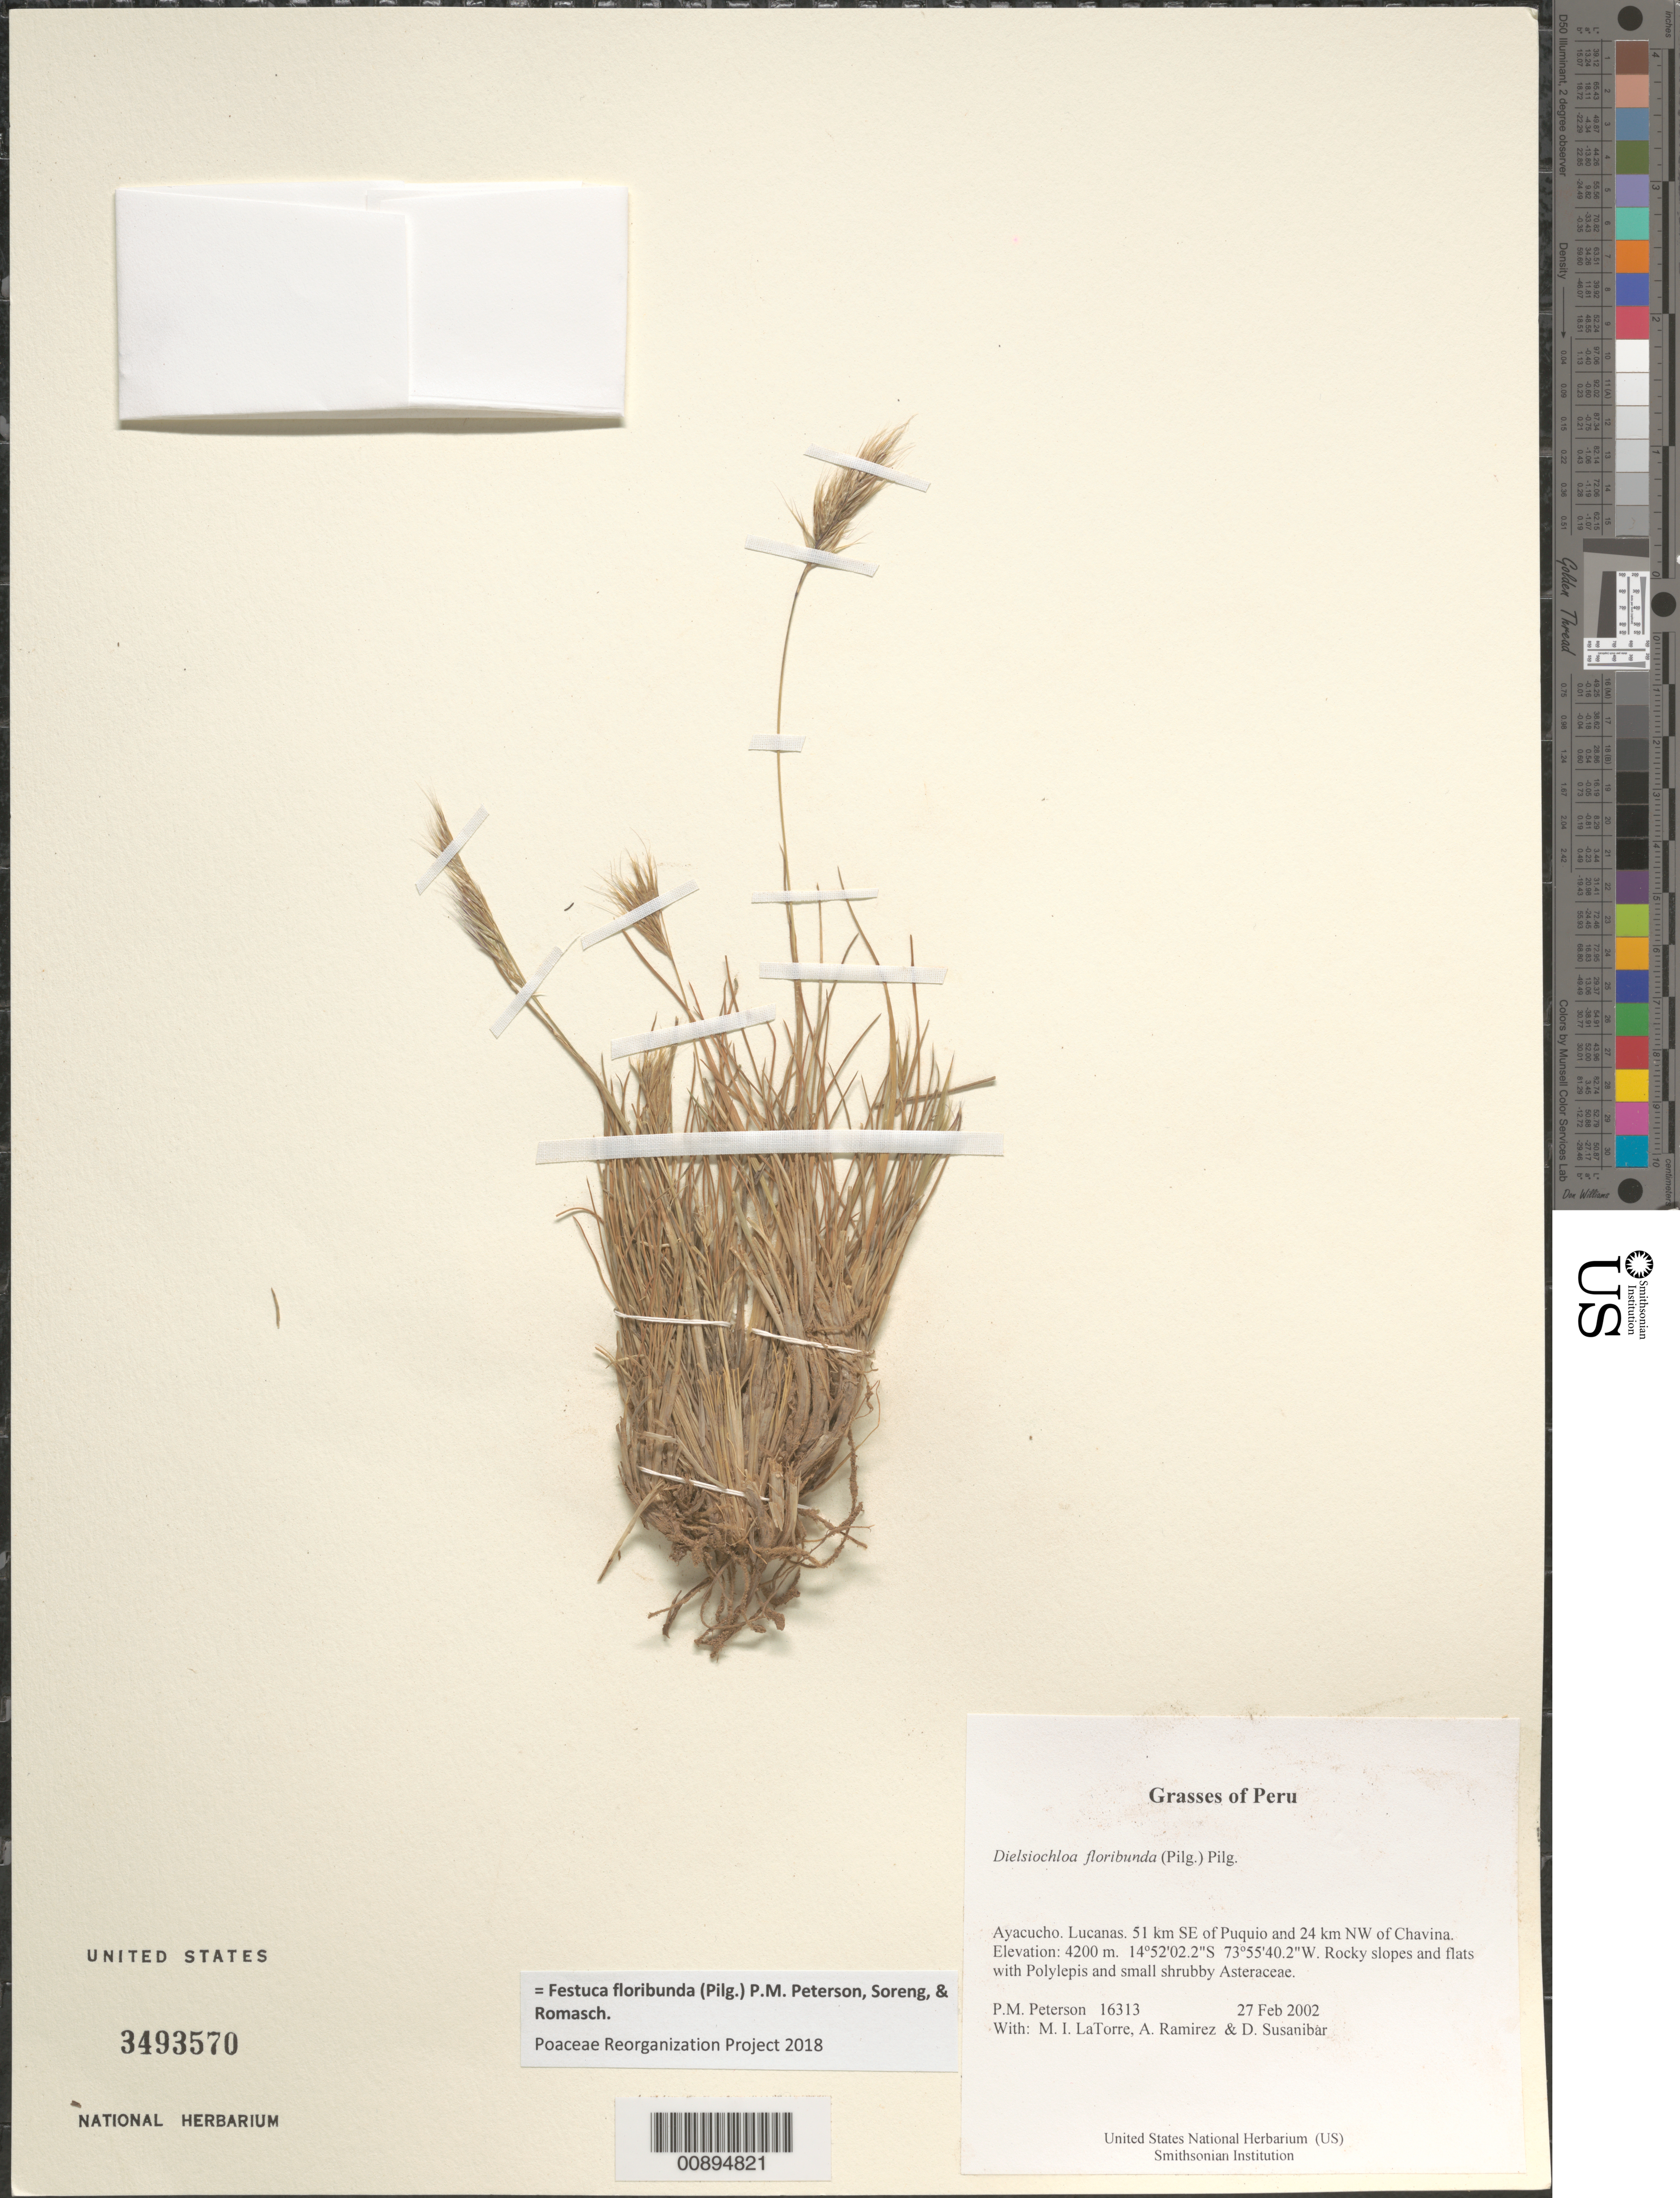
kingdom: Plantae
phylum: Tracheophyta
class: Liliopsida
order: Poales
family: Poaceae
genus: Festuca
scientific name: Festuca floribunda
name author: (Pilg.) P.M. Peterson et al.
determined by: Poaceae Reorganization Project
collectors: P. M. Peterson, M. I. La Torre, A. Ramírez & D. Susanibar Cruz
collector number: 16313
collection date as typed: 27 Feb 2002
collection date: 2002-02-27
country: Peru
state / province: Ayacucho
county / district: Lucanas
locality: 51 km SE of Puquio and 24 km NW of Chavina.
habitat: Rocky slopes and flats with ~Polylepis~ and small shruby Asteraceae.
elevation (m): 4200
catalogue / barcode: US 3493570